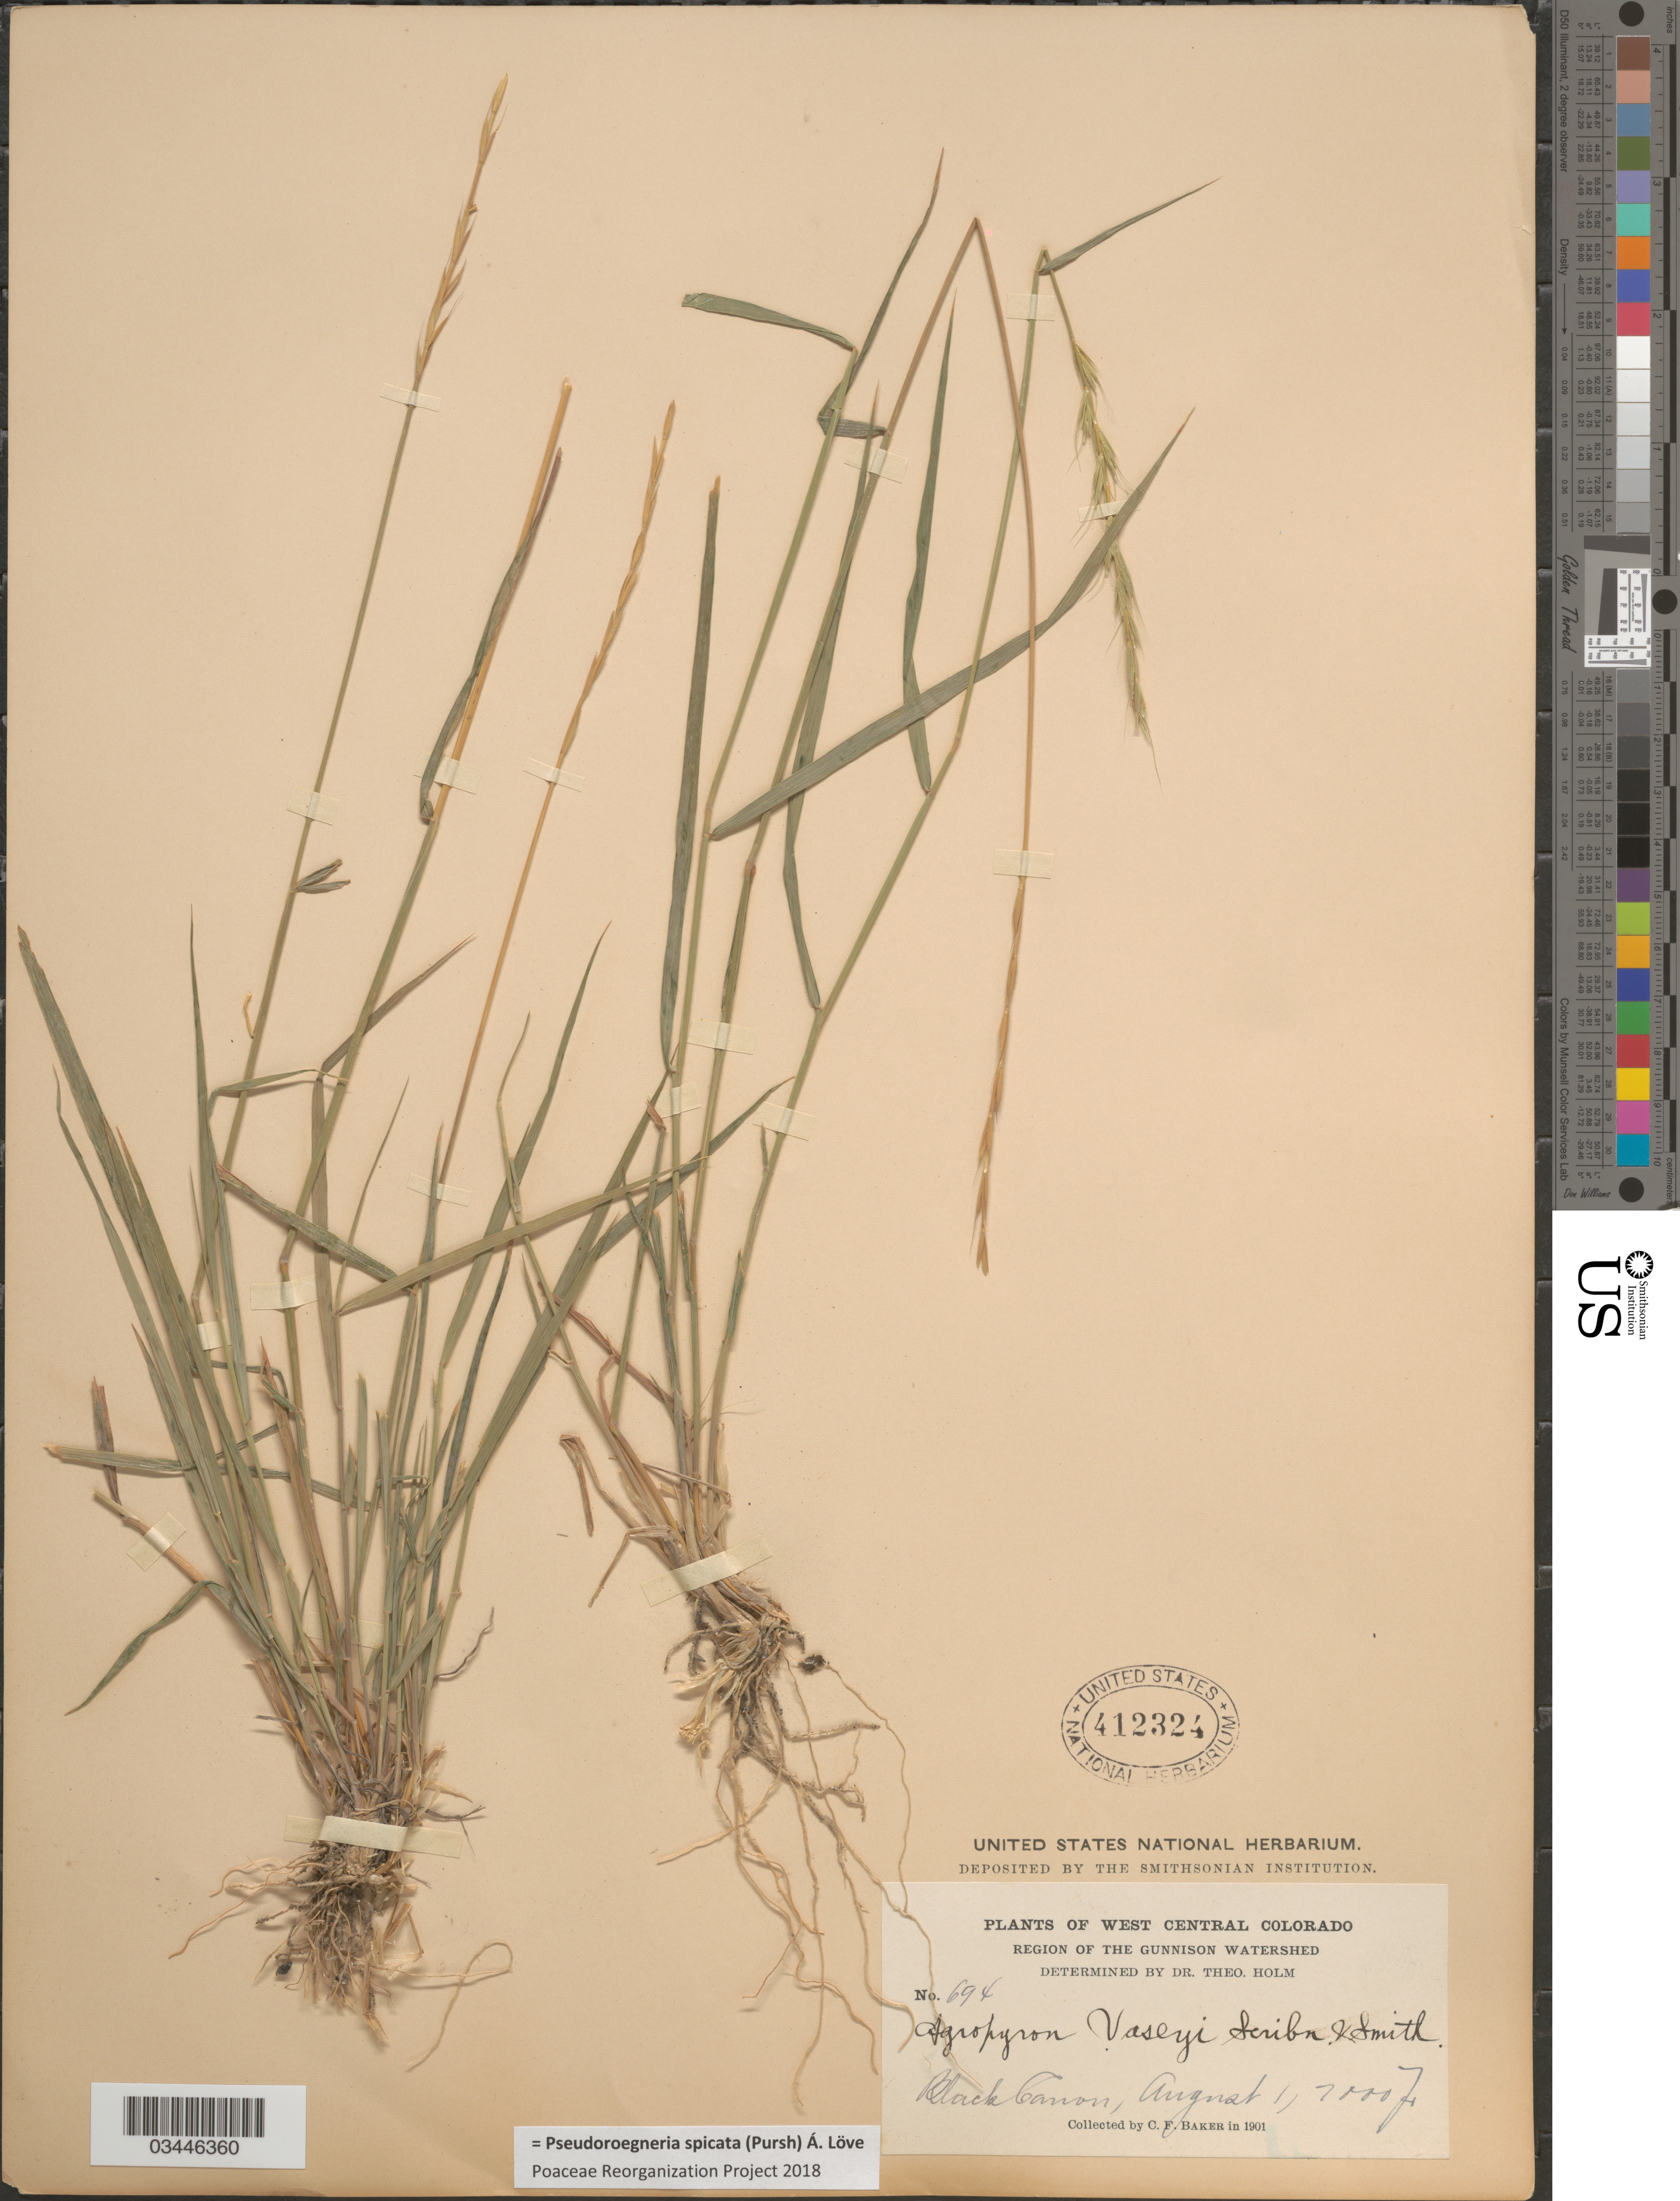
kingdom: Plantae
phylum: Tracheophyta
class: Liliopsida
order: Poales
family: Poaceae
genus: Pseudoroegneria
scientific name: Pseudoroegneria spicata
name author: (Pursh) Á. Löve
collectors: C. F. Baker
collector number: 694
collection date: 1901-08-01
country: United States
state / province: Colorado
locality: West Central Colorado. Region of the Gunnison Watershed. Black Canon.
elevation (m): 2134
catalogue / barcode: US 412324